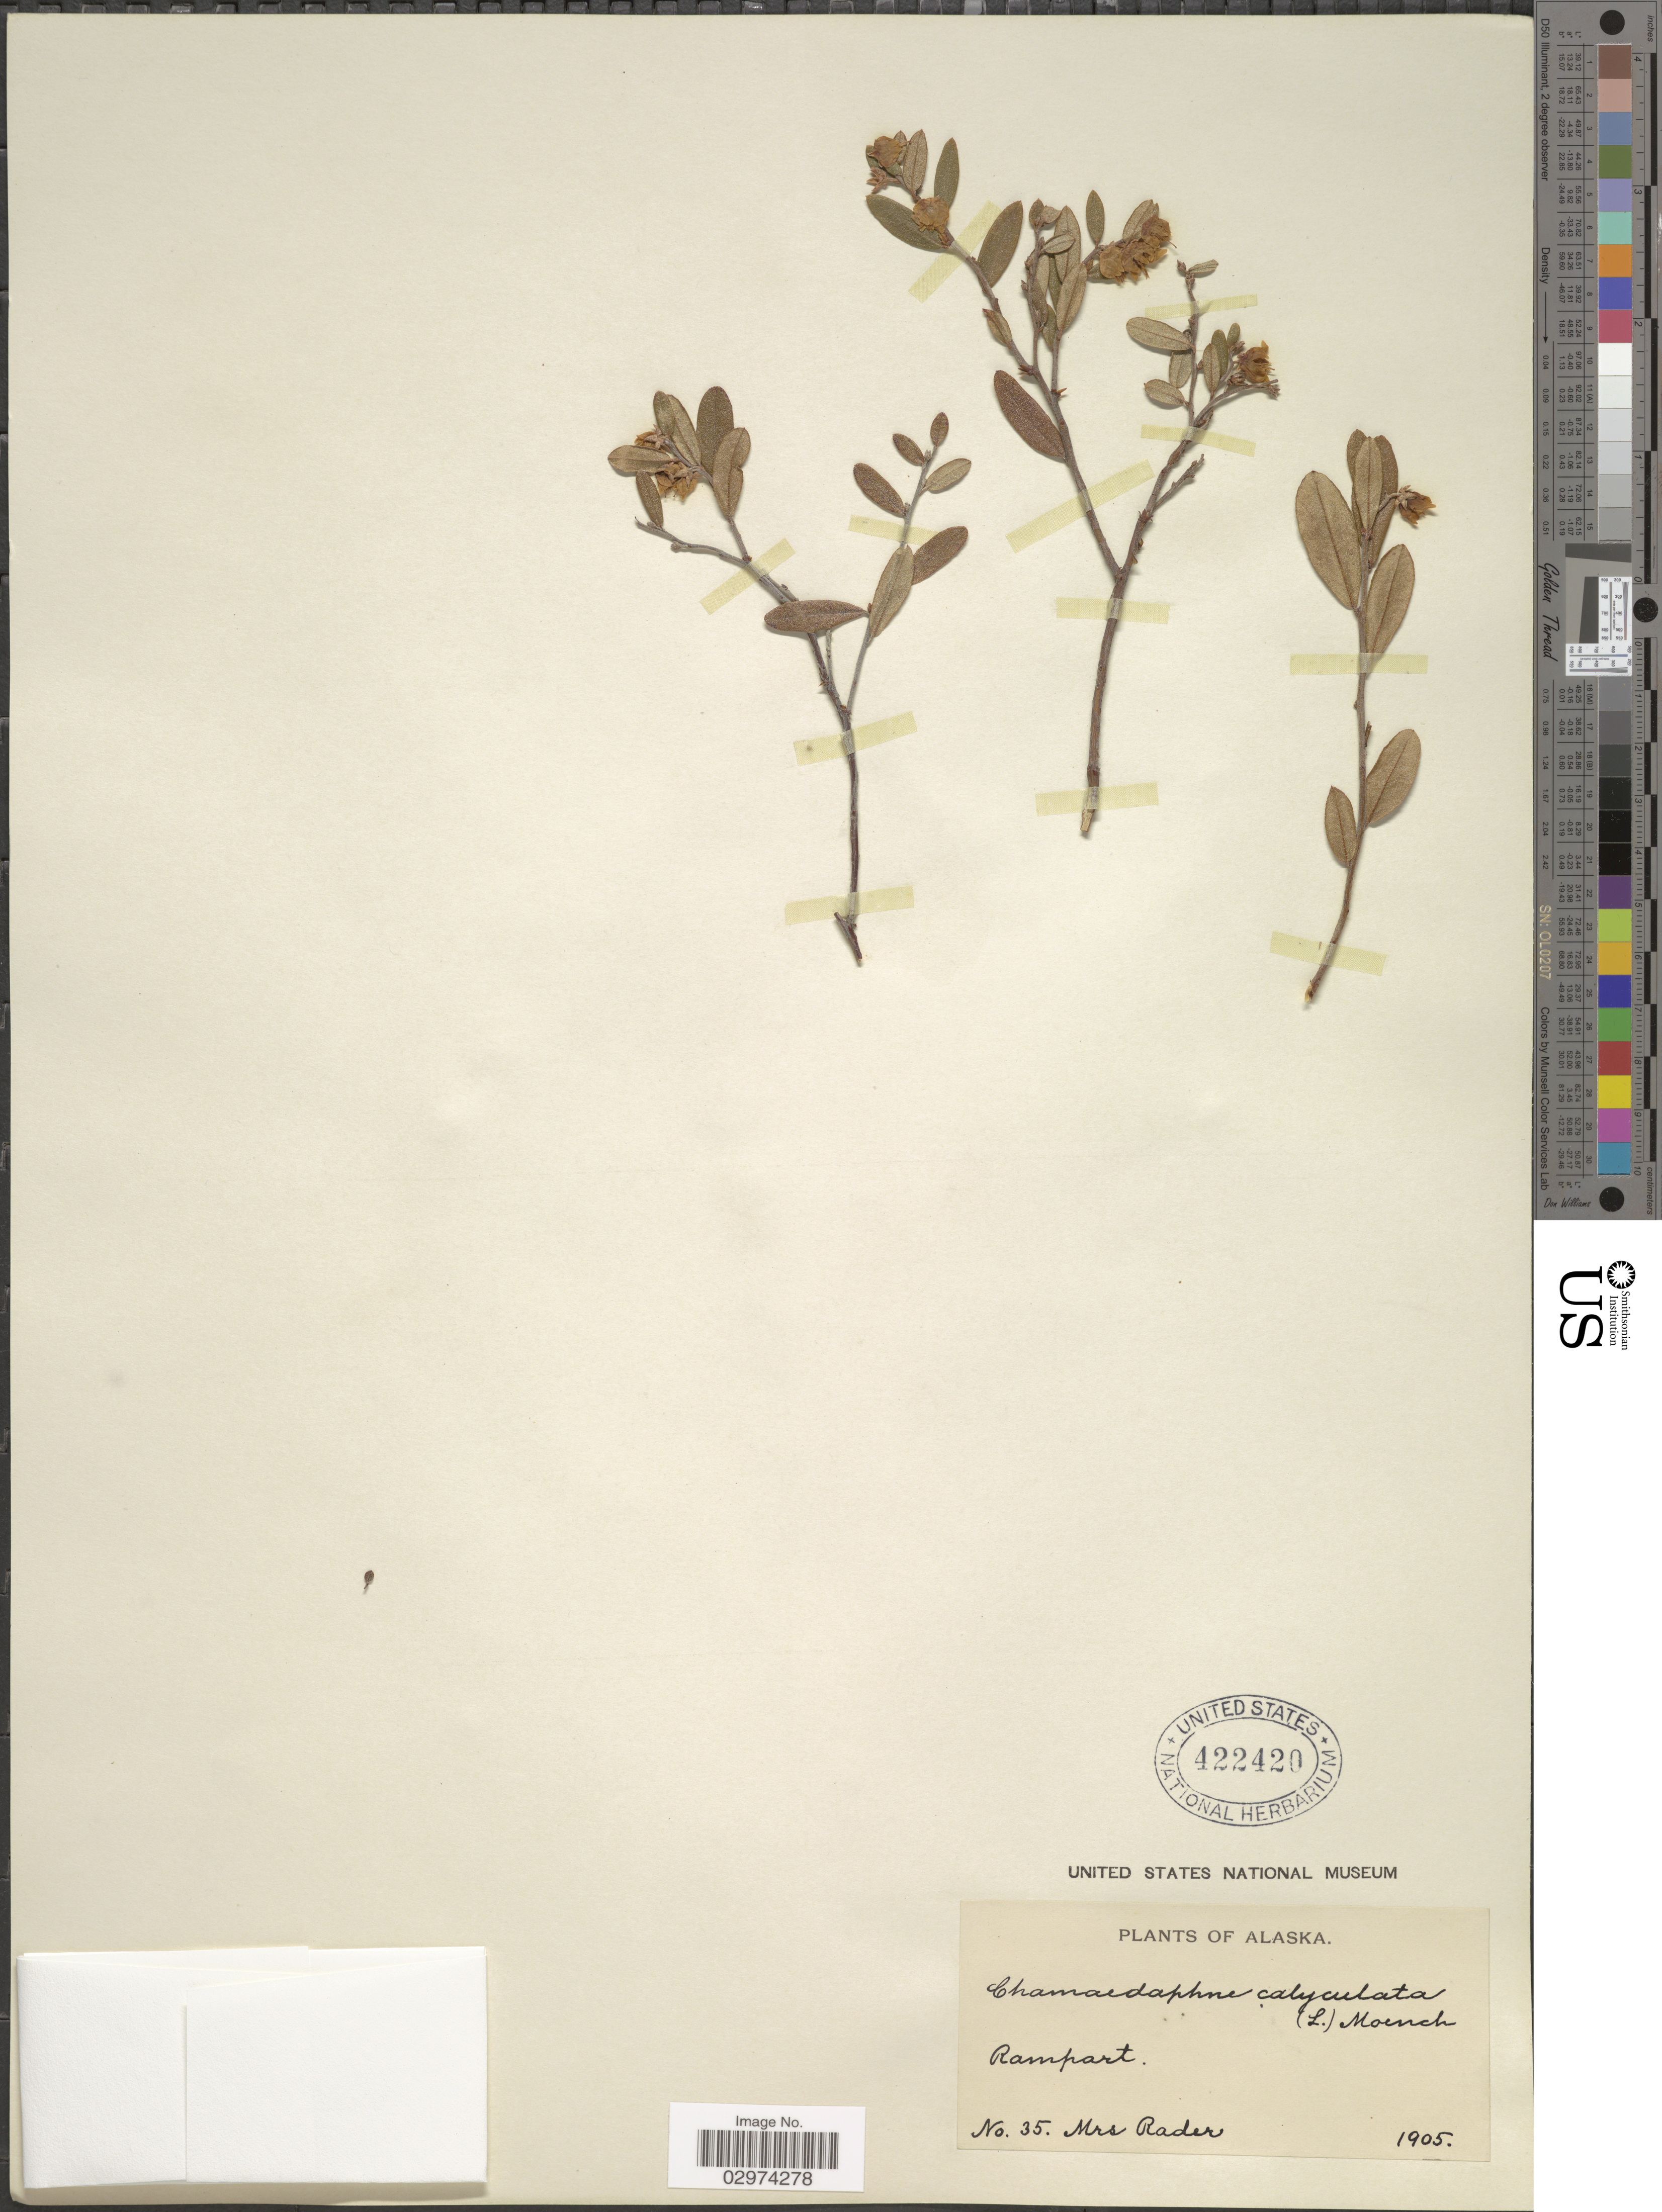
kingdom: Plantae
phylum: Tracheophyta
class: Magnoliopsida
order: Ericales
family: Ericaceae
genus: Chamaedaphne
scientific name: Chamaedaphne calyculata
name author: (L.) Moench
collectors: Mrs. Rader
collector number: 35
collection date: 1905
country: United States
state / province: Alaska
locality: Rampart.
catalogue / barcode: US 422420